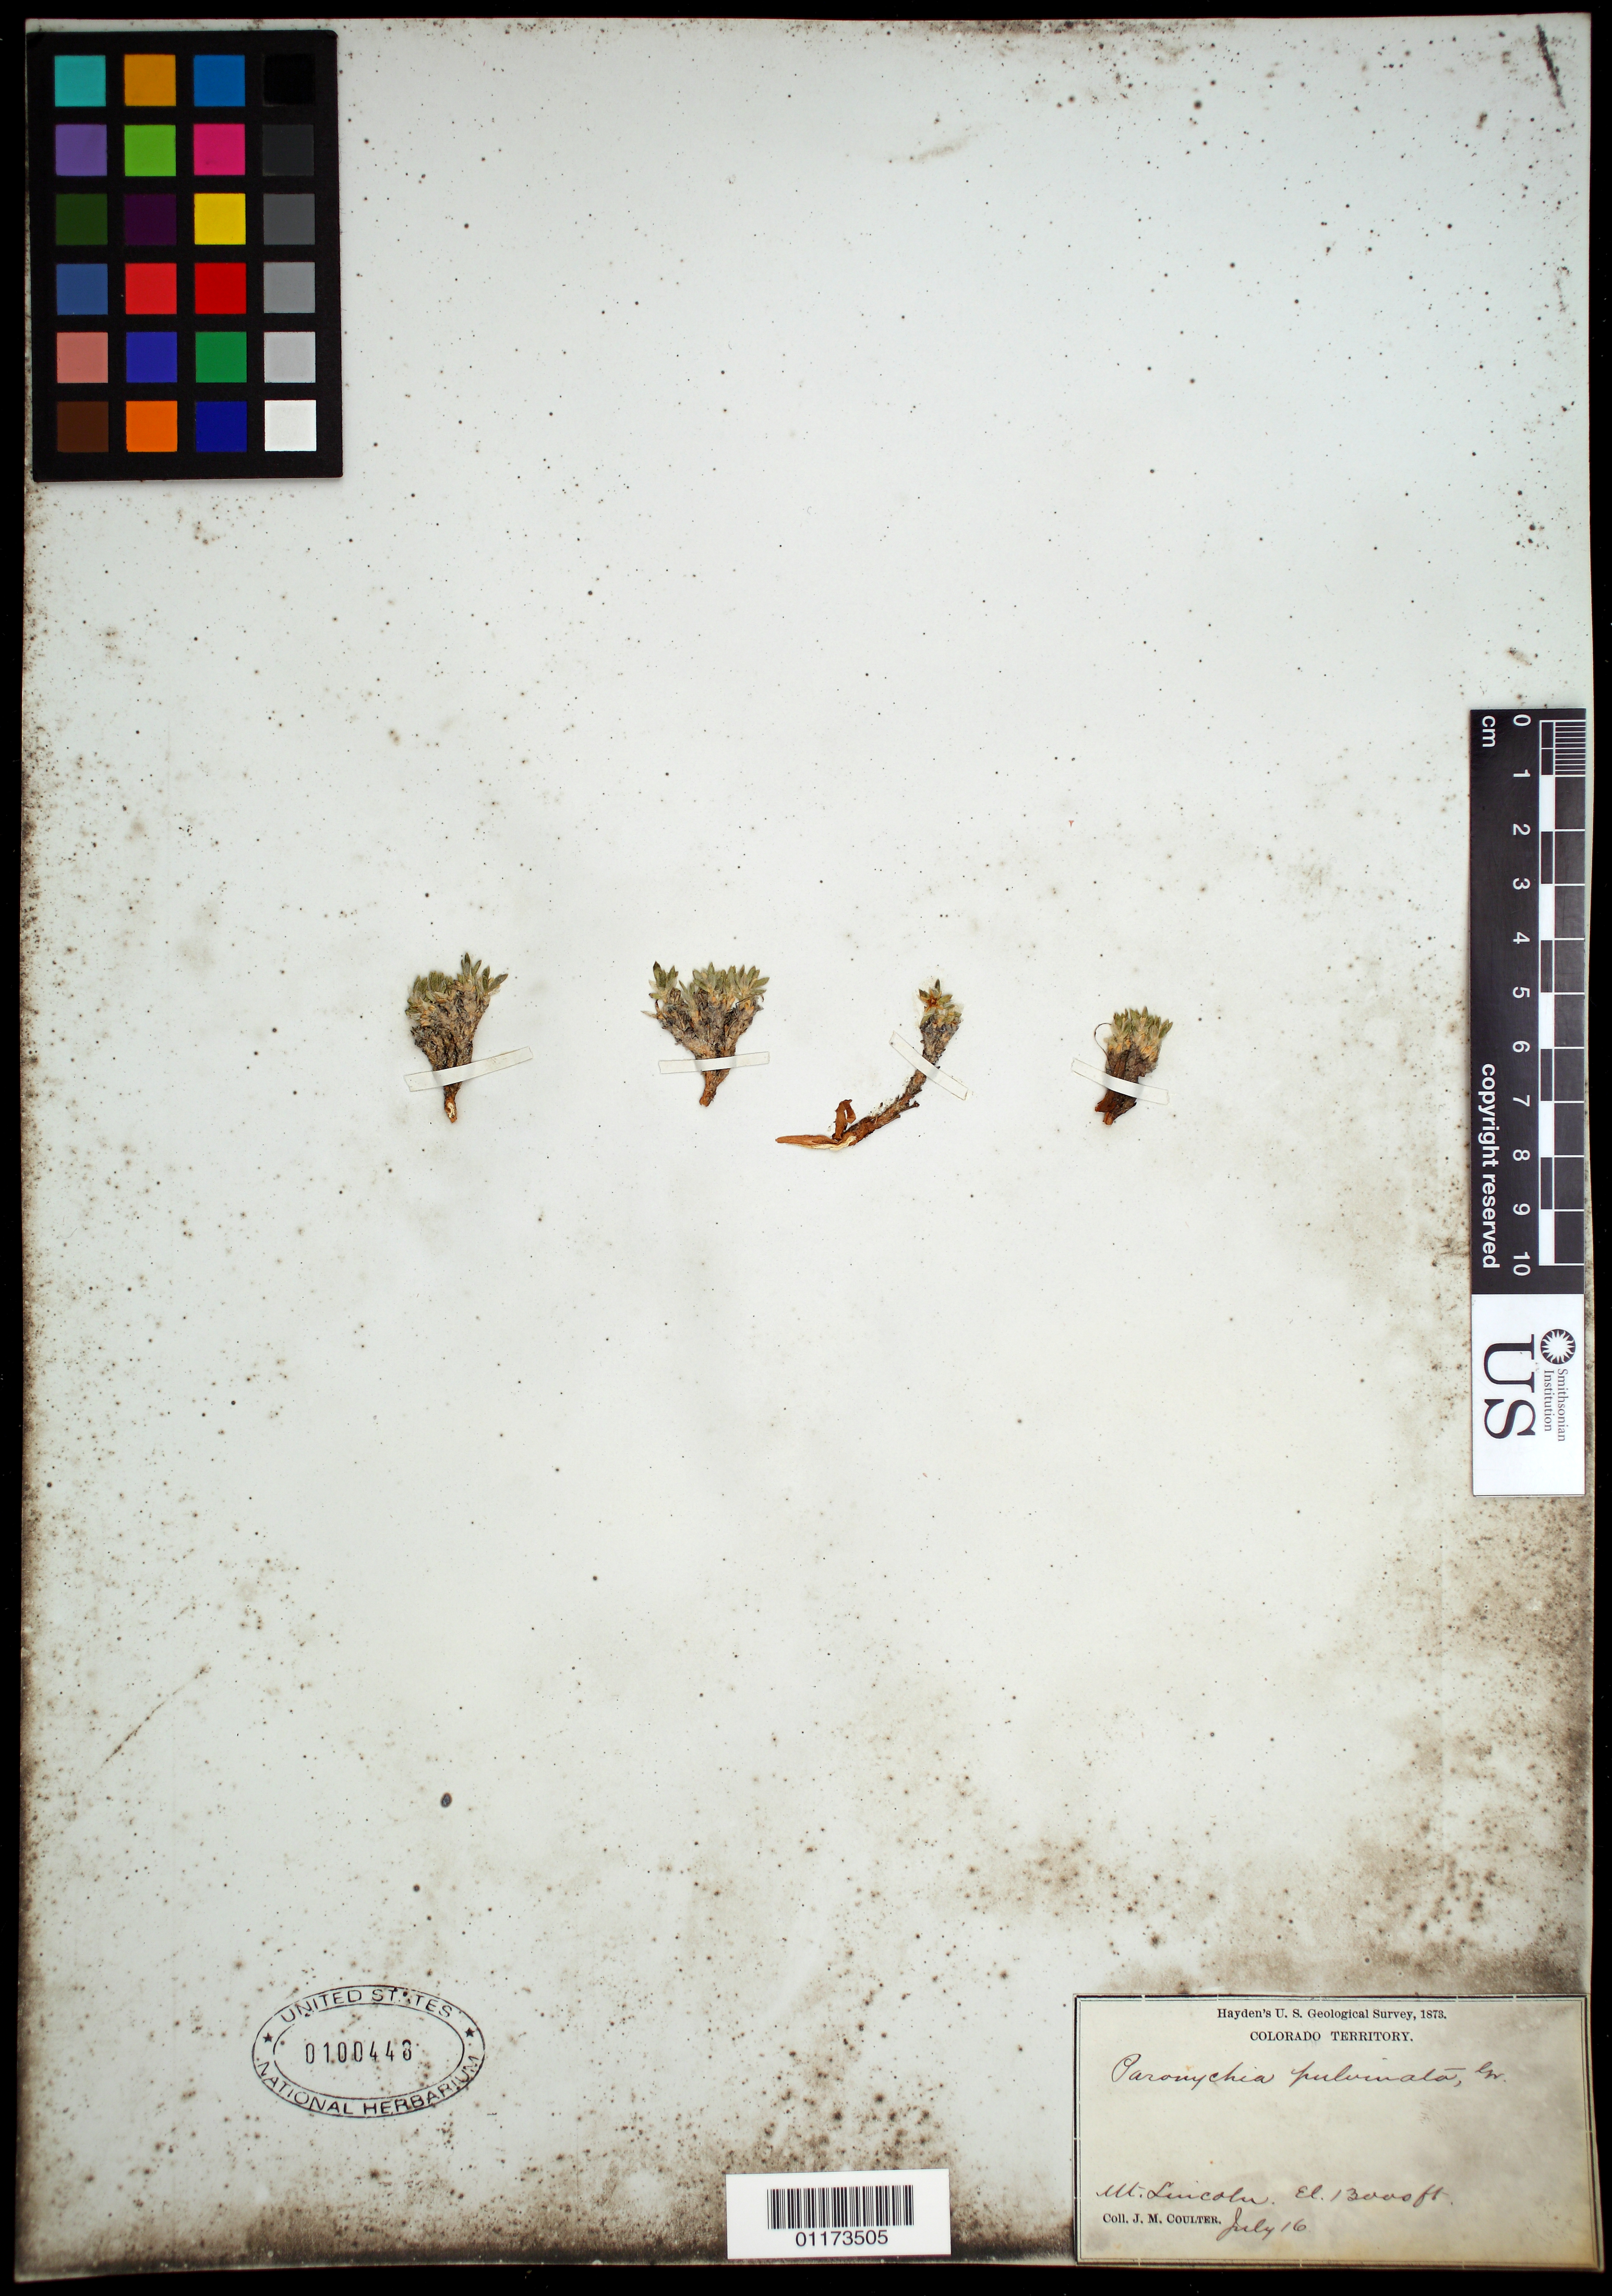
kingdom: Plantae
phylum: Tracheophyta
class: Magnoliopsida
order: Caryophyllales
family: Caryophyllaceae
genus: Paronychia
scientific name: Paronychia pulvinata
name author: A. Gray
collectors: J. M. Coulter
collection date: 1873-07-16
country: United States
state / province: Colorado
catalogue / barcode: US 100448